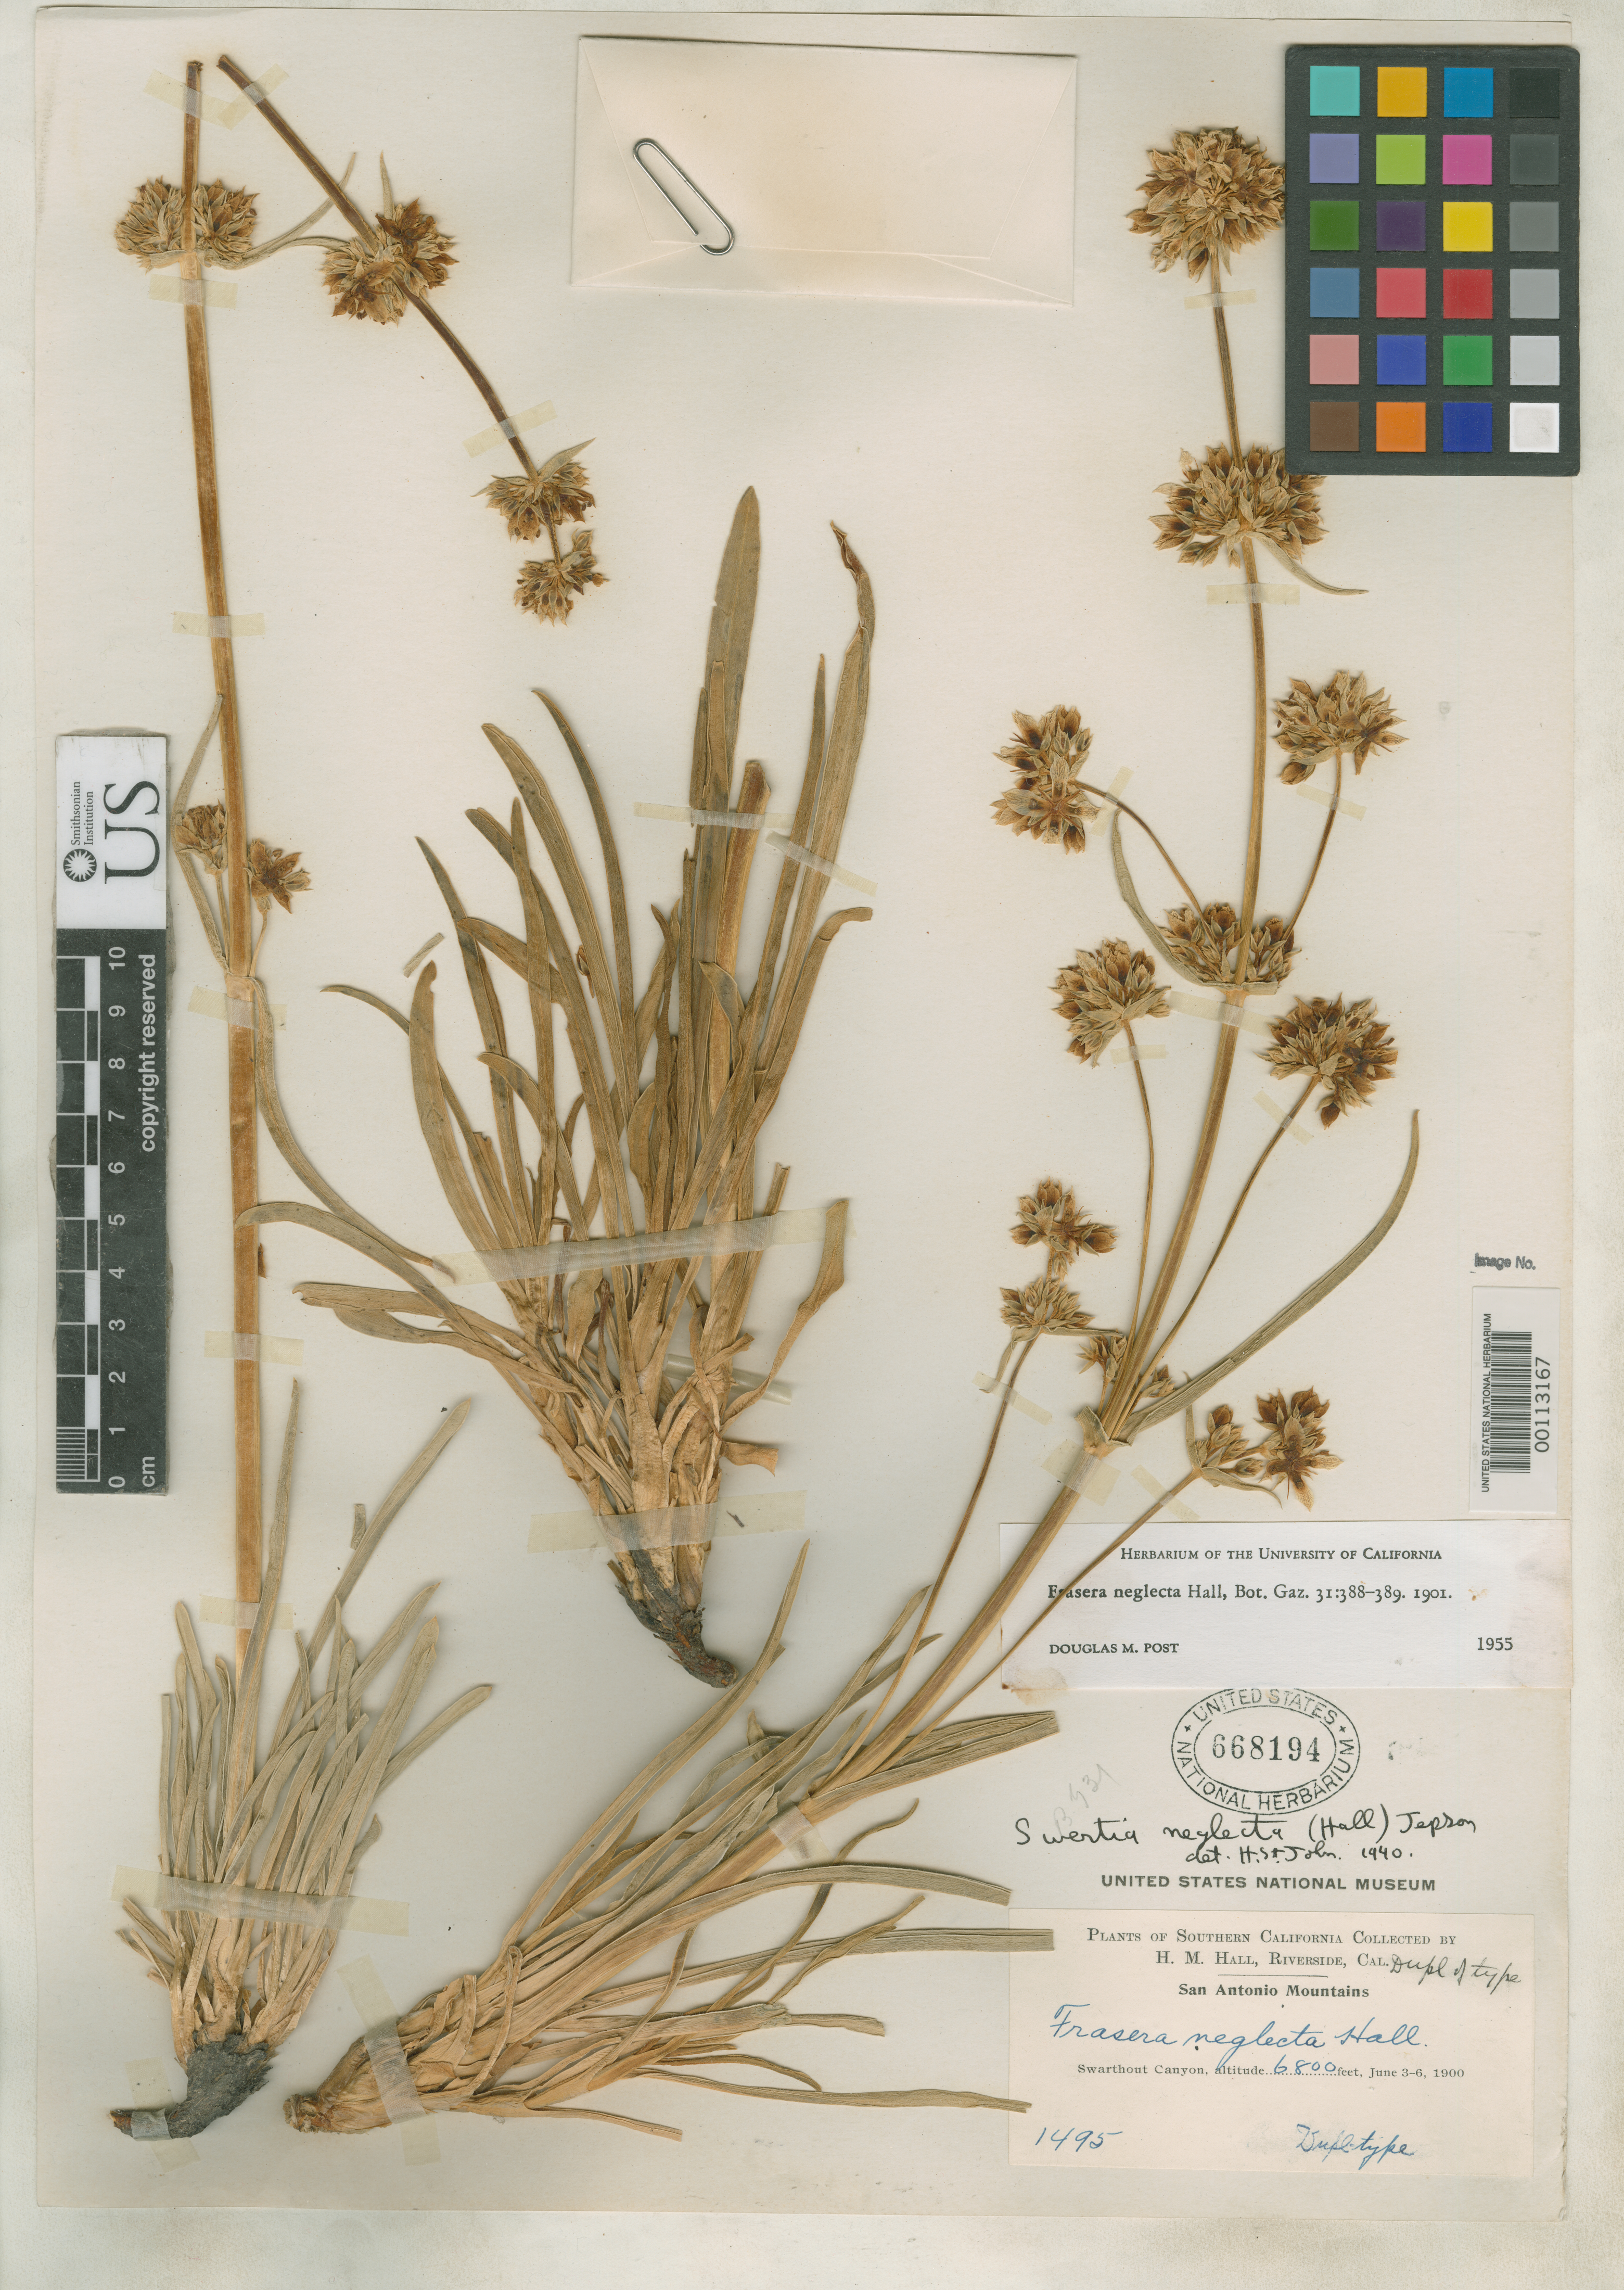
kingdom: Plantae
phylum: Tracheophyta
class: Magnoliopsida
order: Gentianales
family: Gentianaceae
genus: Frasera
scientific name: Frasera neglecta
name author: H.M. Hall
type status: Isotype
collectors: H. M. Hall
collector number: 1495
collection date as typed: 03 Jun 1900 to 06 Jun 1900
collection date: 1900-06-03/1900-06-06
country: United States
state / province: California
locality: Swarthout Canyon, San Antonio Mts.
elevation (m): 2070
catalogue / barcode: US 668194